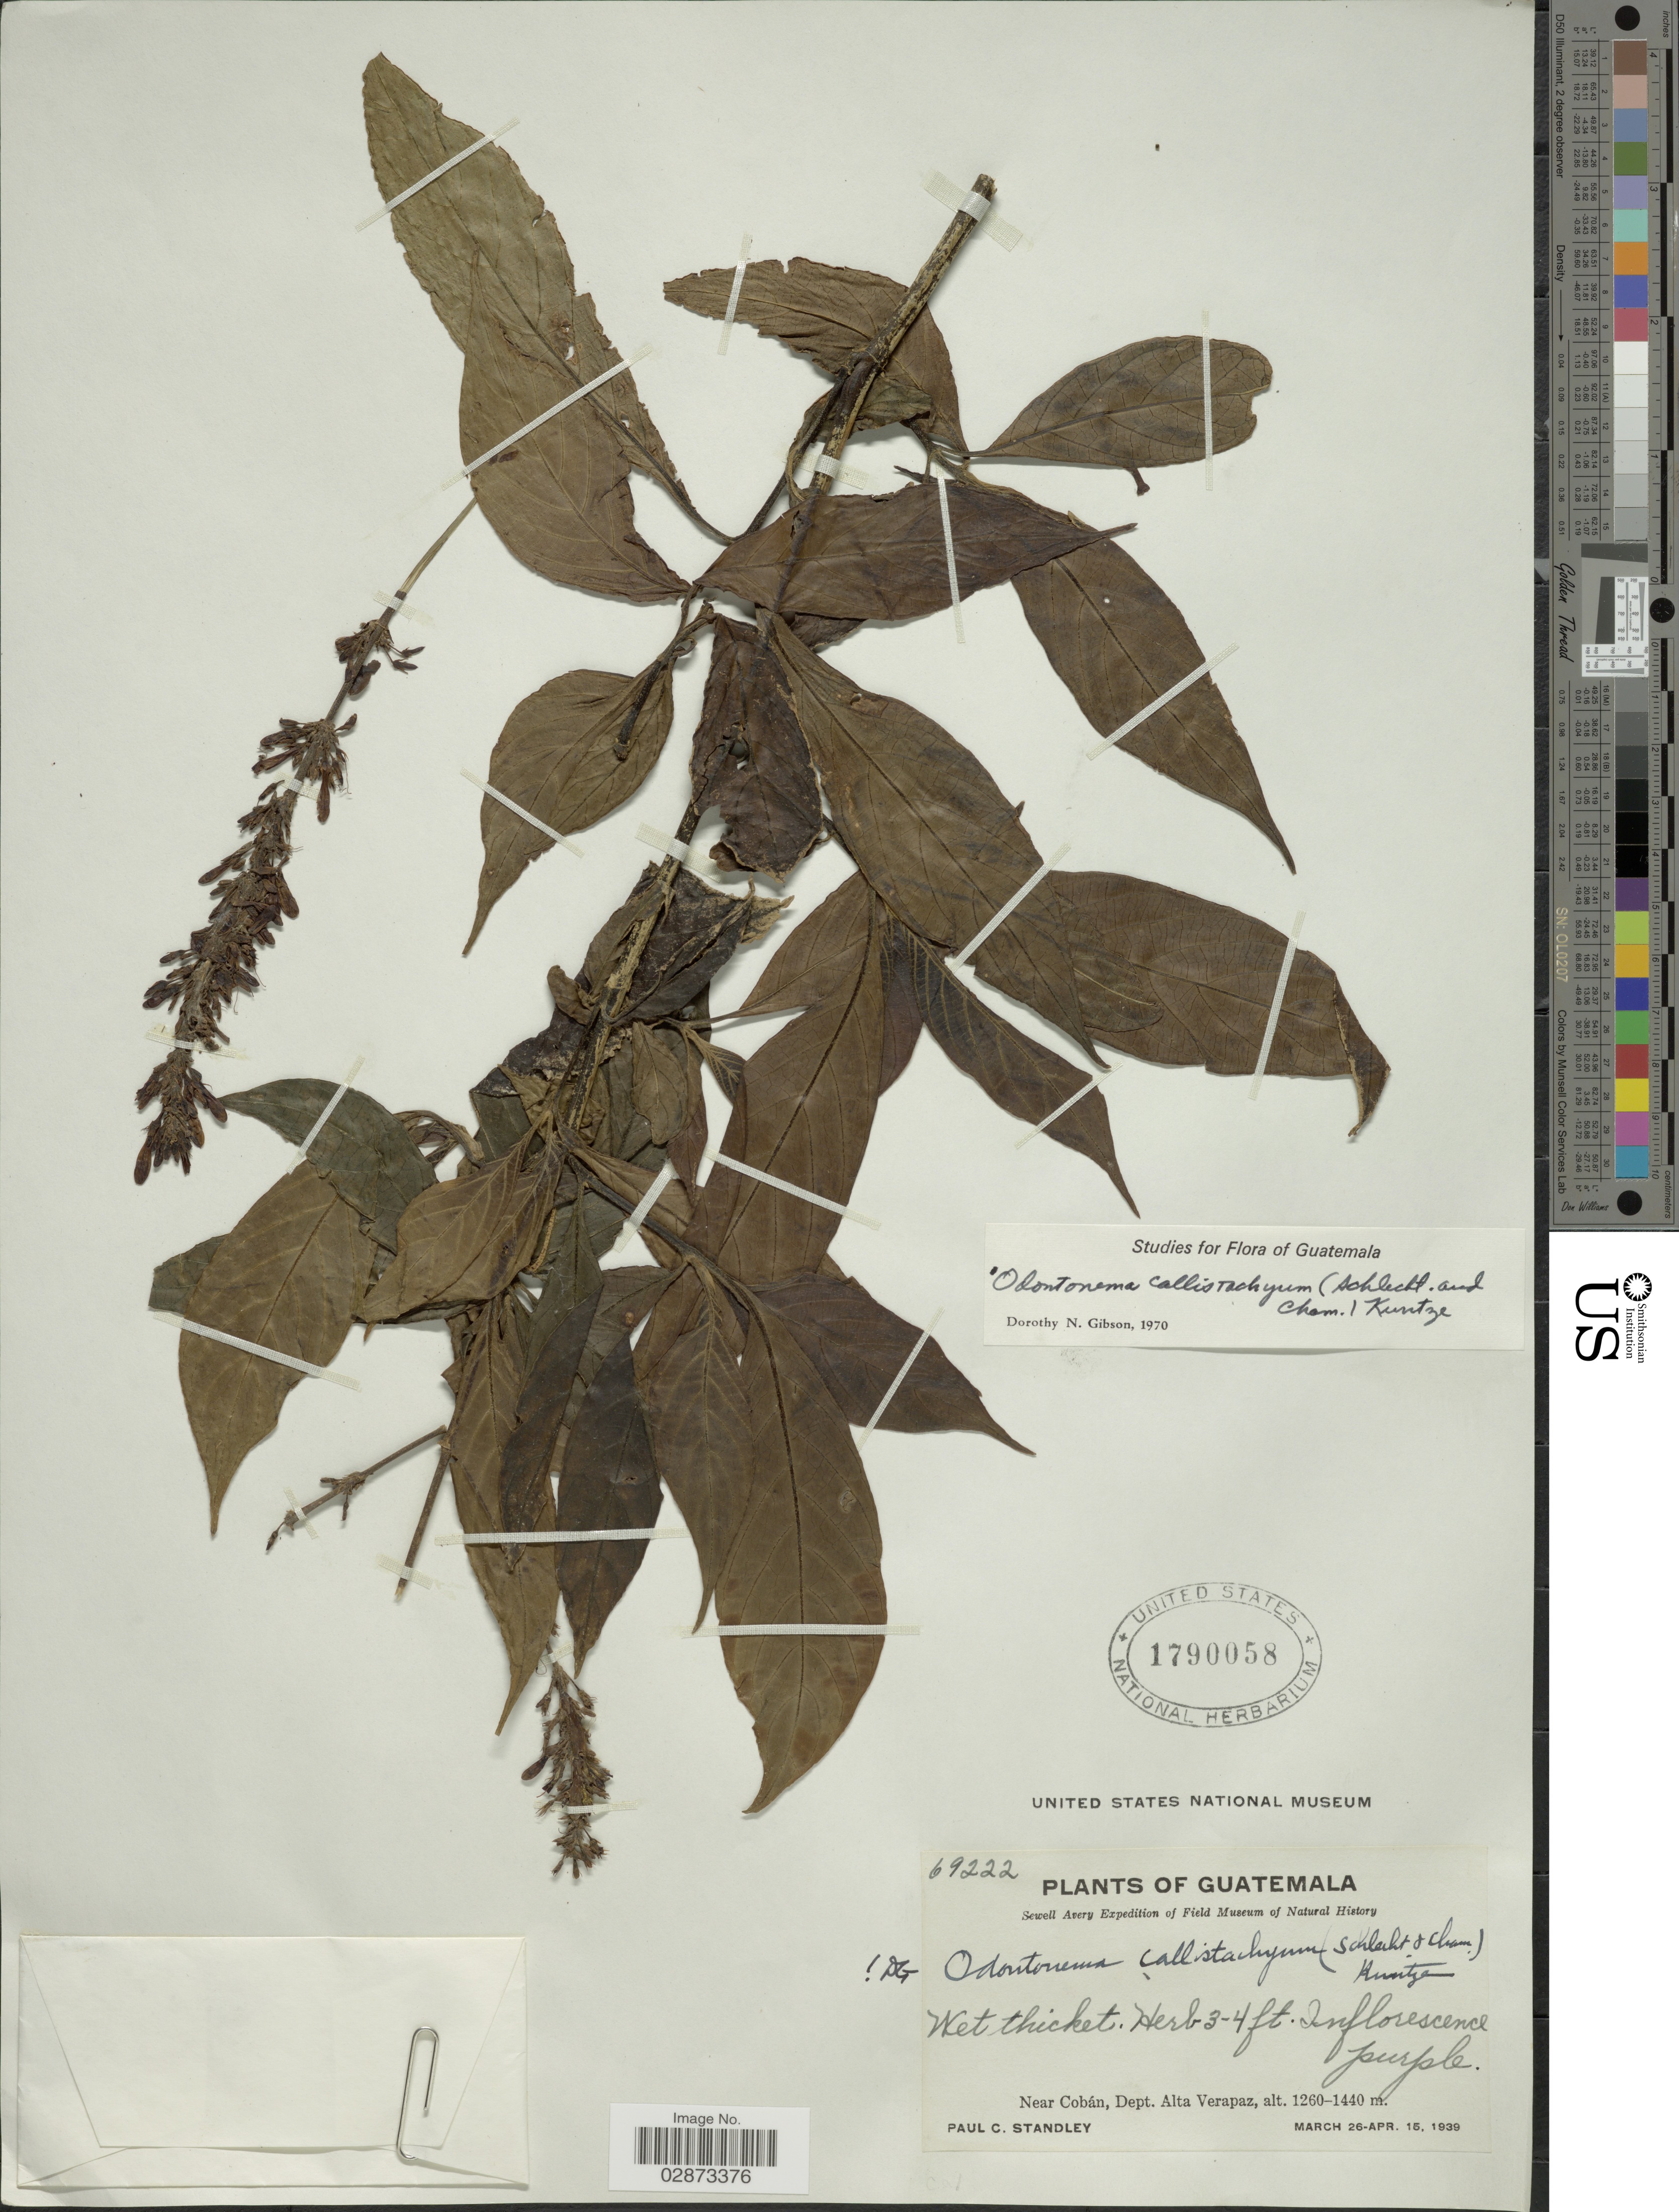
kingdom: Plantae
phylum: Tracheophyta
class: Magnoliopsida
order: Lamiales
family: Acanthaceae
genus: Odontonema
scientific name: Odontonema callistachyum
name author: (Schltdl. & Cham.) Kuntze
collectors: P. C. Standley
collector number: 69222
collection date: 1939-03-26/1939-04-15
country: Guatemala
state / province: Alta Verapaz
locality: Near Cobán, Dept. Alta Verapaz.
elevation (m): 1260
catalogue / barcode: US 1790058